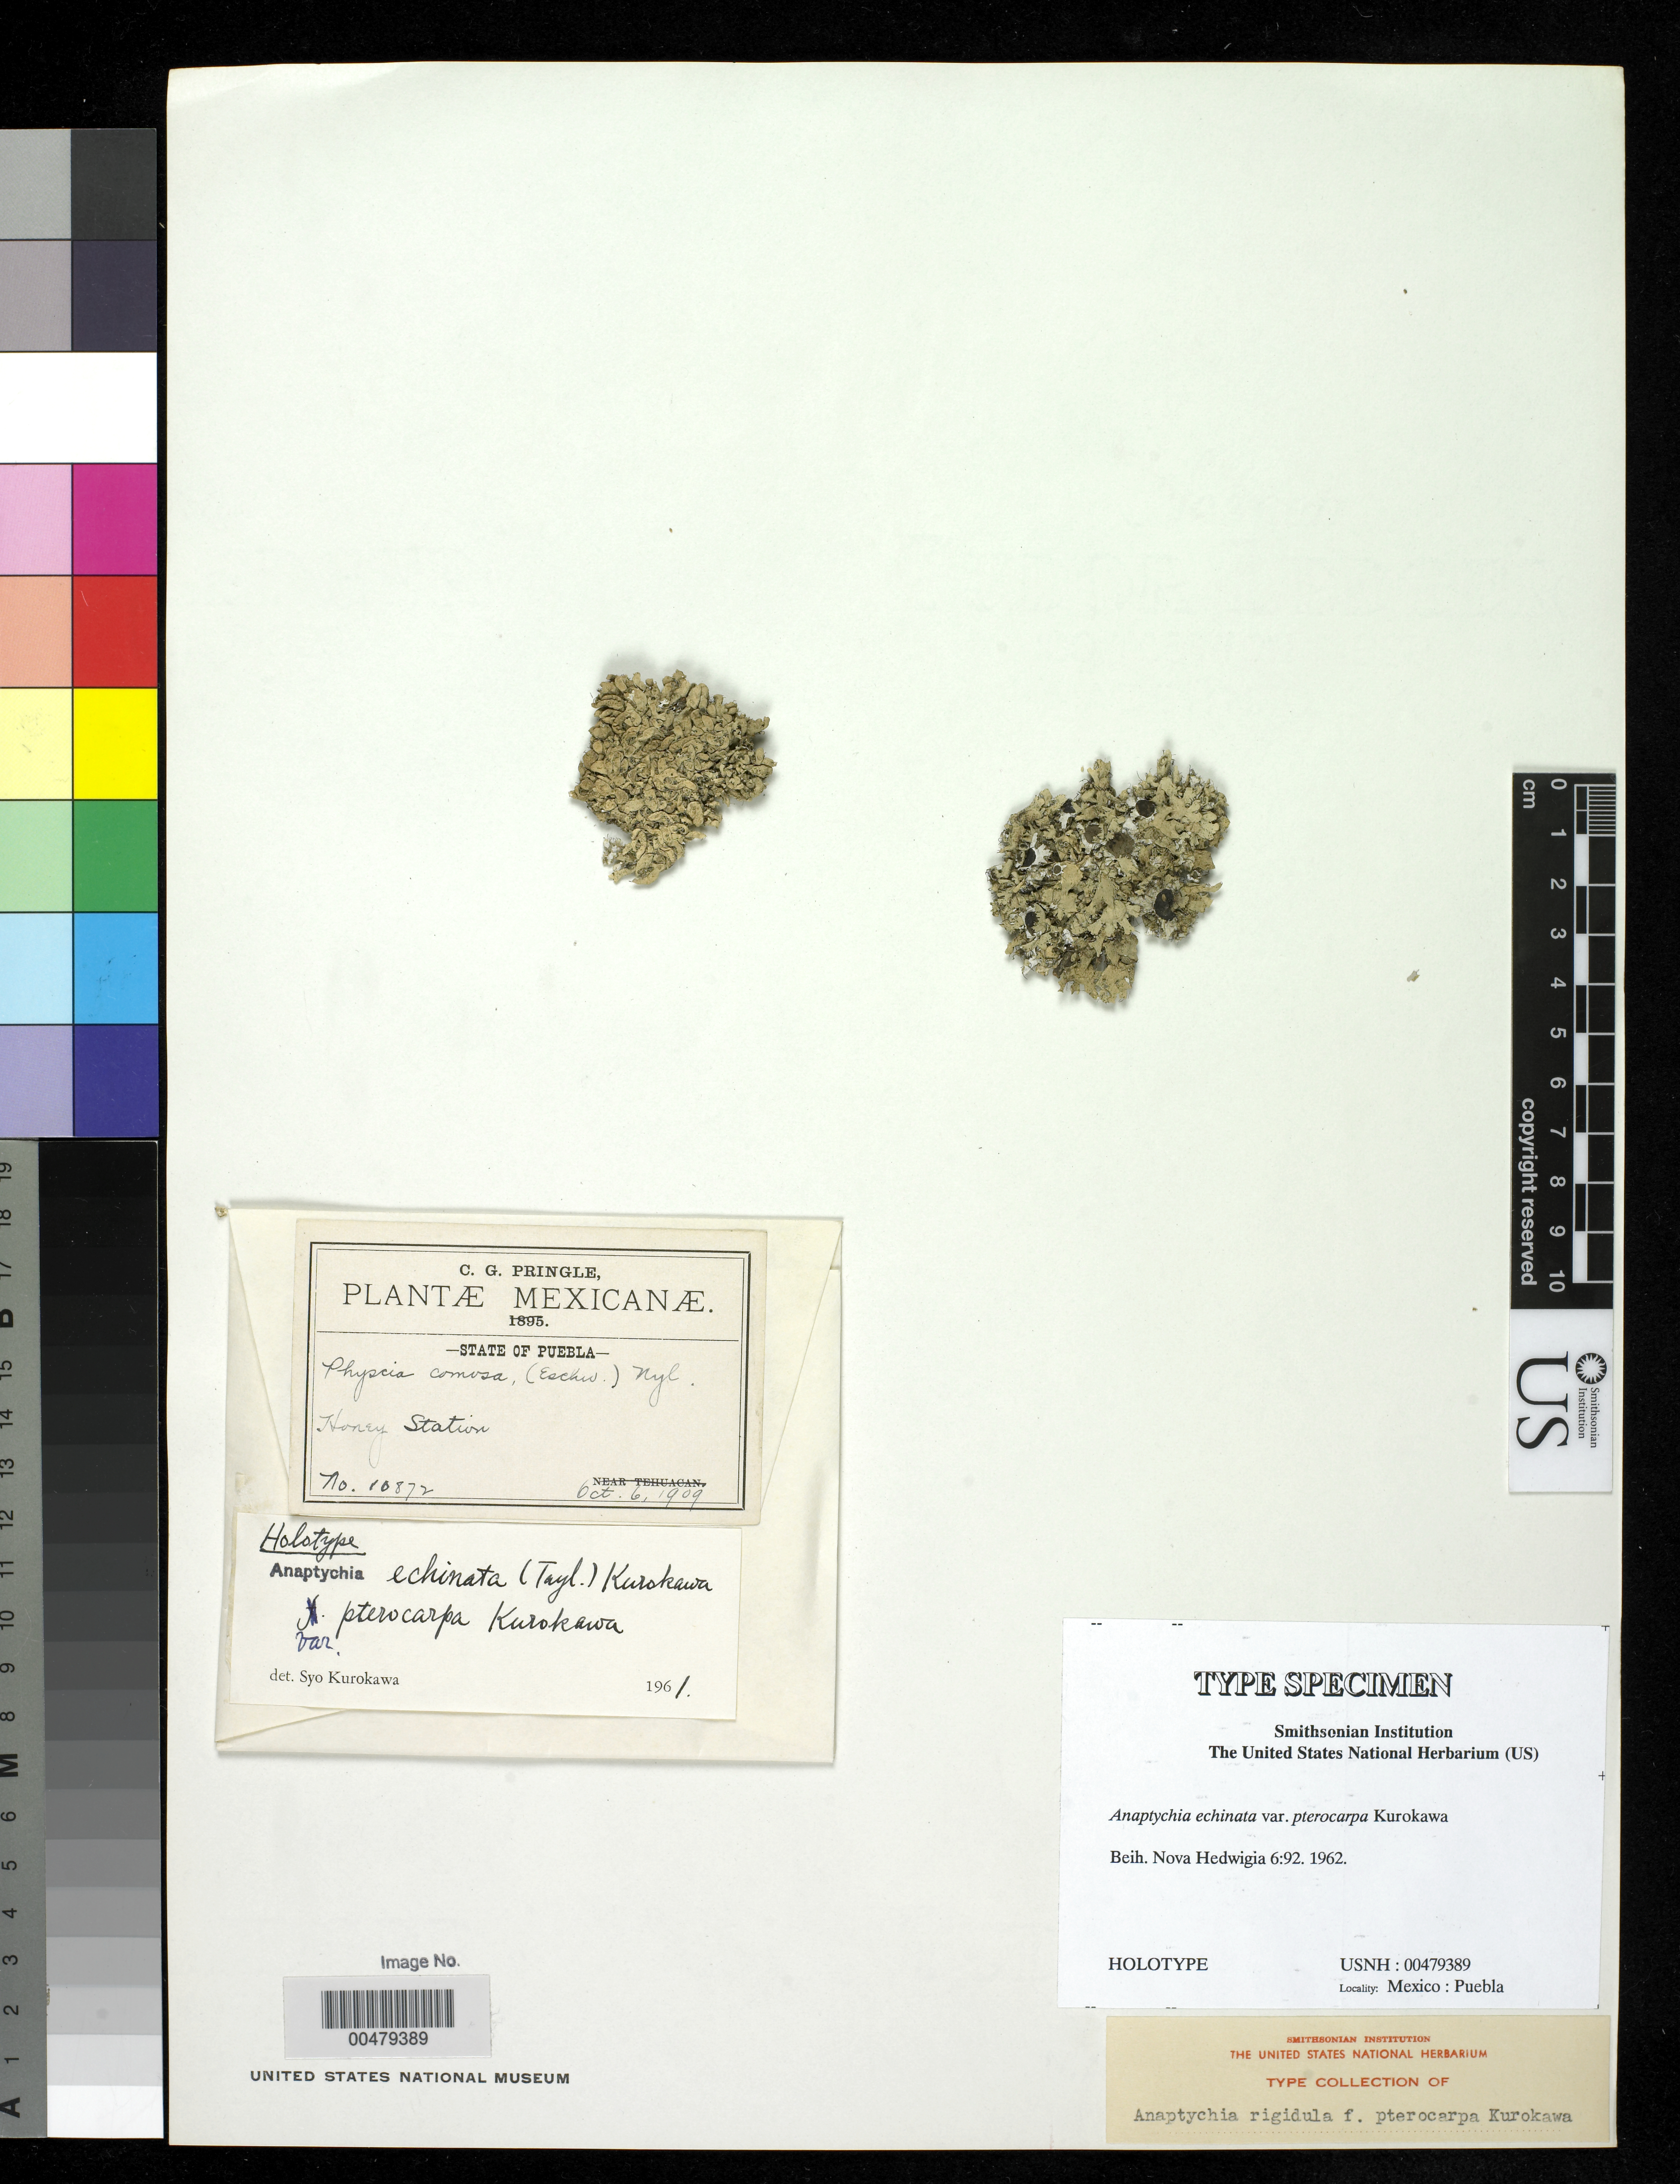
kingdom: Fungi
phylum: Ascomycota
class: Lecanoromycetes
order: Caliciales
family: Physciaceae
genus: Anaptychia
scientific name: Anaptychia echinata var. pterocarpa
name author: Kurok.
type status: Holotype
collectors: C. G. Pringle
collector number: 10872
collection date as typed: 06 Oct 1909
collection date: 1909-10-06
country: Mexico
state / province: Puebla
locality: Honey Station.